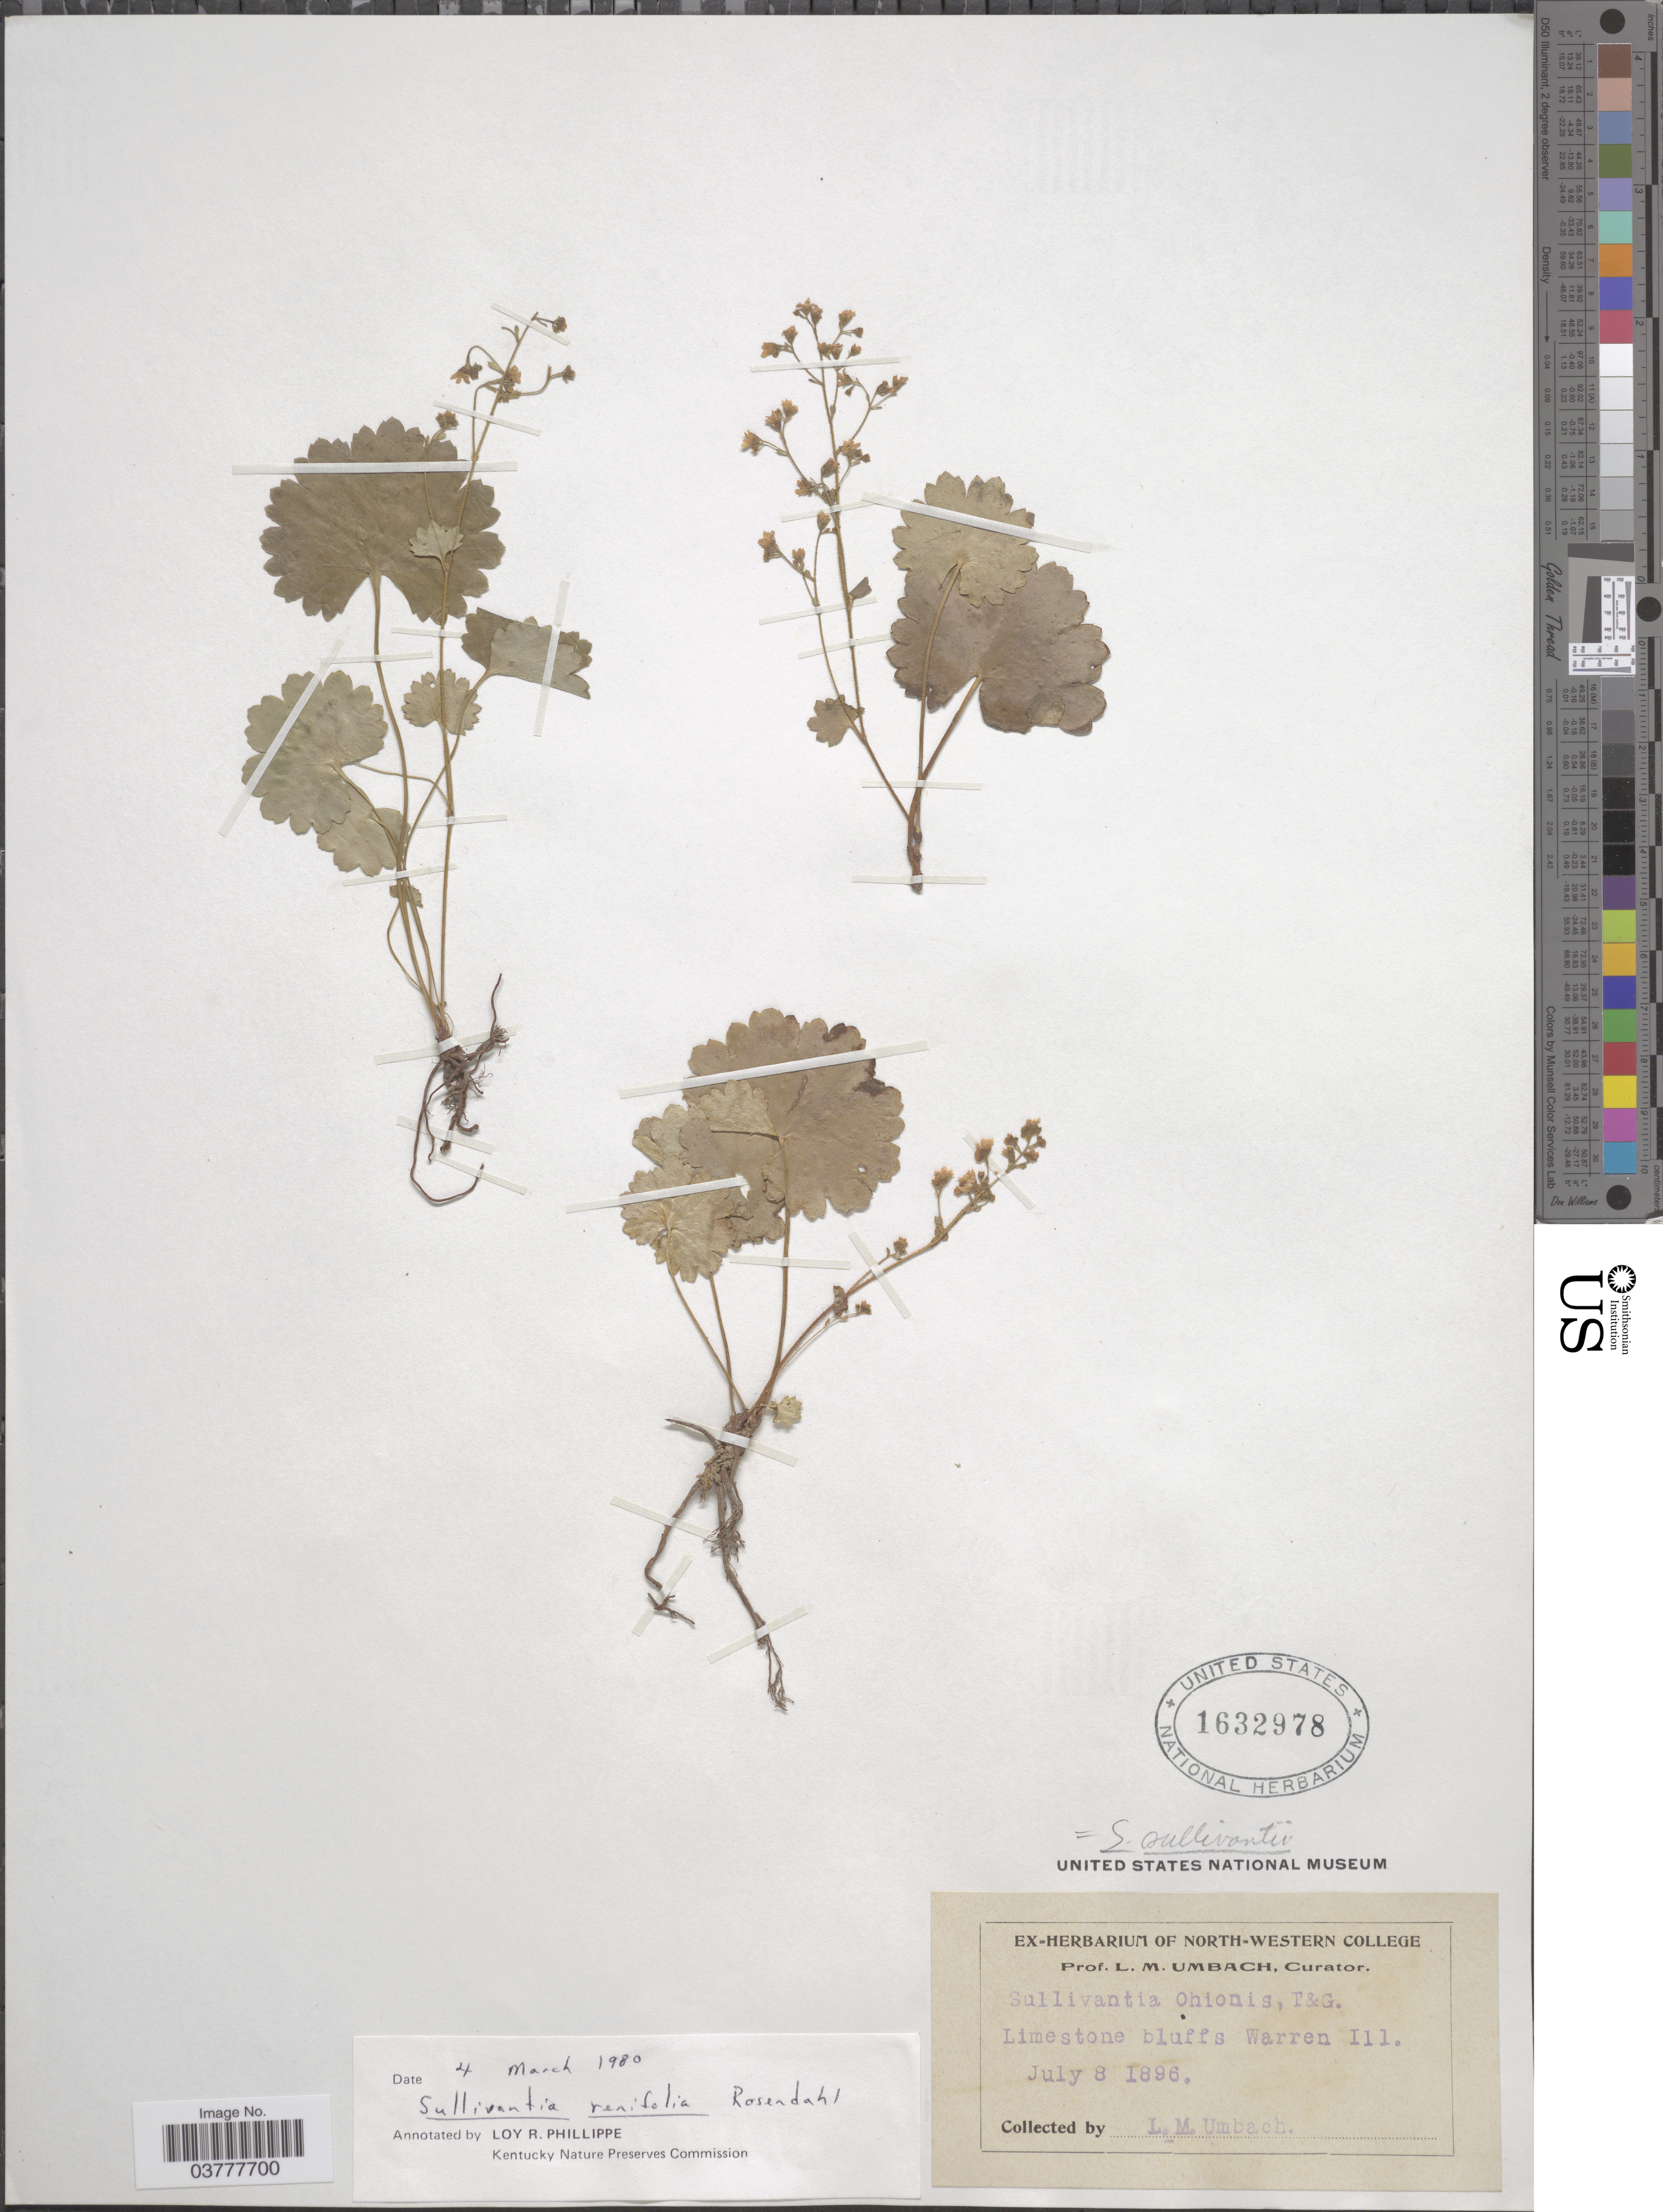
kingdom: Plantae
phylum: Tracheophyta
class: Magnoliopsida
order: Saxifragales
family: Saxifragaceae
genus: Sullivantia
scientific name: Sullivantia renifolia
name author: Rosend.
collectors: L. M. Umbach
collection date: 1896-07-08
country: United States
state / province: Illinois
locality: Limestone bluffs Warren.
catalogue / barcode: US 1632978